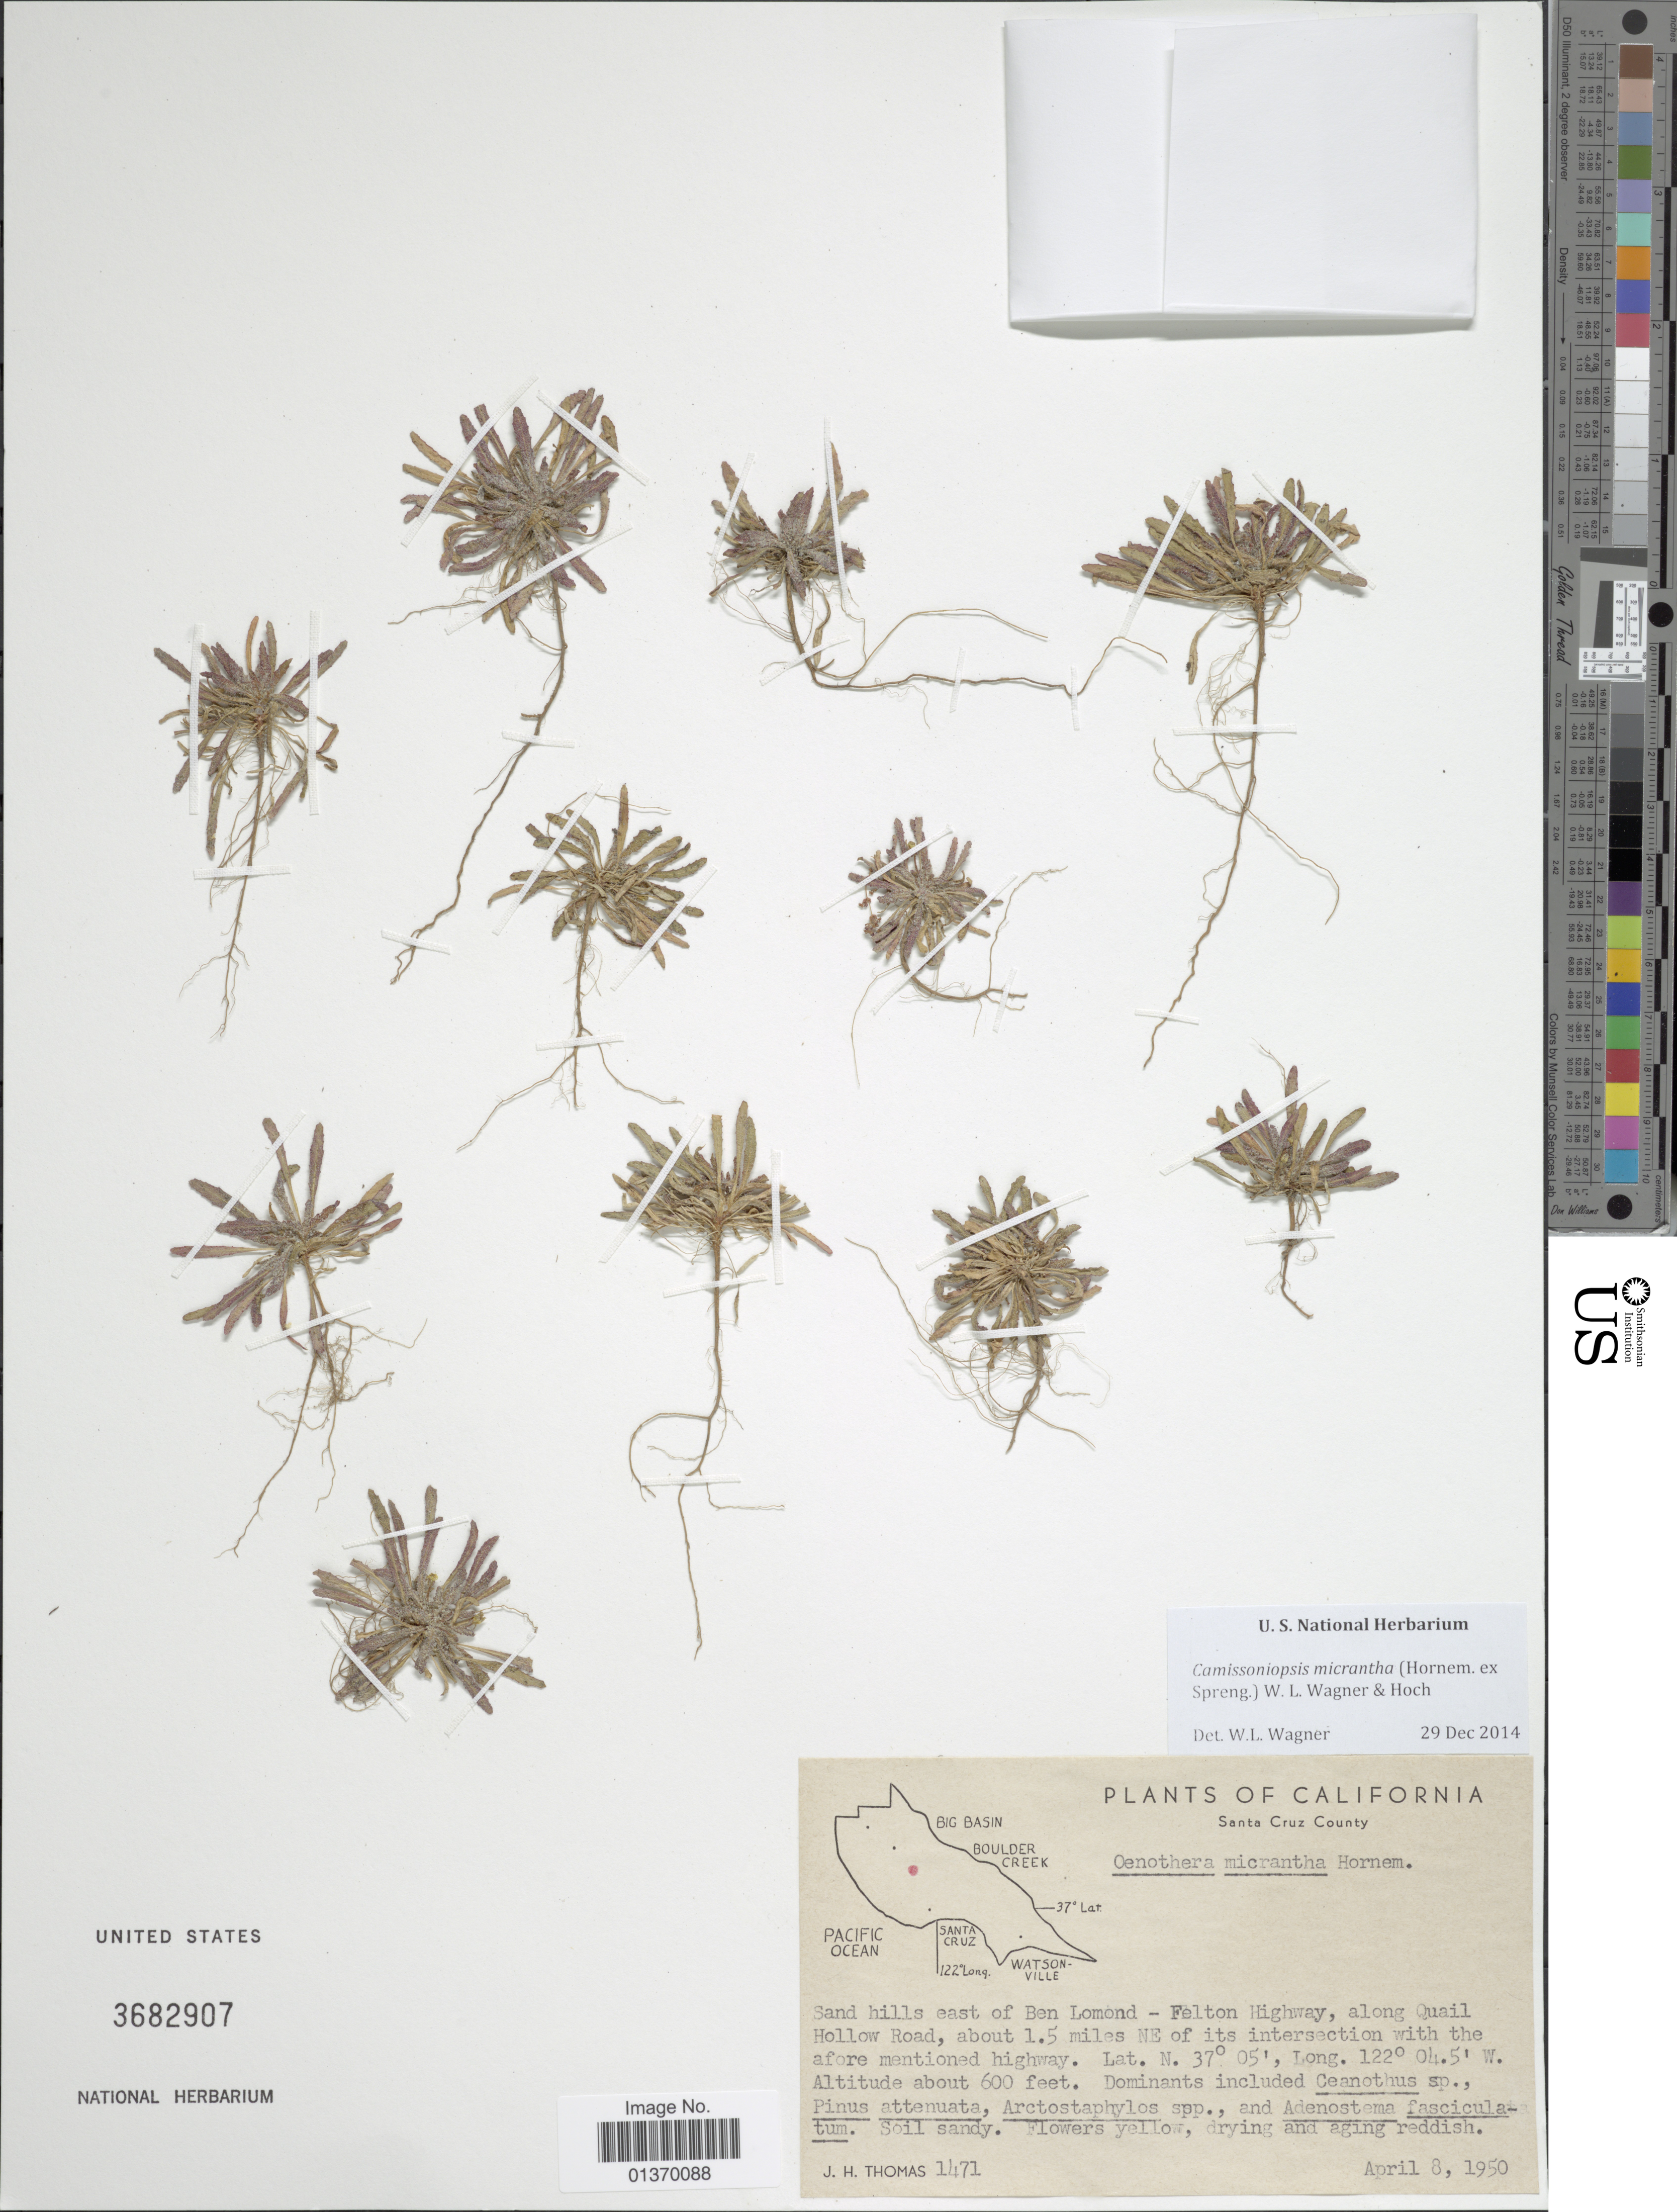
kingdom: Plantae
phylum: Tracheophyta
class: Magnoliopsida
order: Myrtales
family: Onagraceae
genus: Camissoniopsis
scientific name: Camissoniopsis micrantha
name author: (Hornem. ex Spreng.) W.L. Wagner & Hoch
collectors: J. H. Thomas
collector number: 1471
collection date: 1950-04-08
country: United States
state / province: California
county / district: Santa Cruz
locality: Santa Cruz County, Sand hills east of Ben Lomond - Felton Highway, along Quail Hollow Road, about 1.5 miles NE of its intersection with the afore mentioned highway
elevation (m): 183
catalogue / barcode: US 3682907